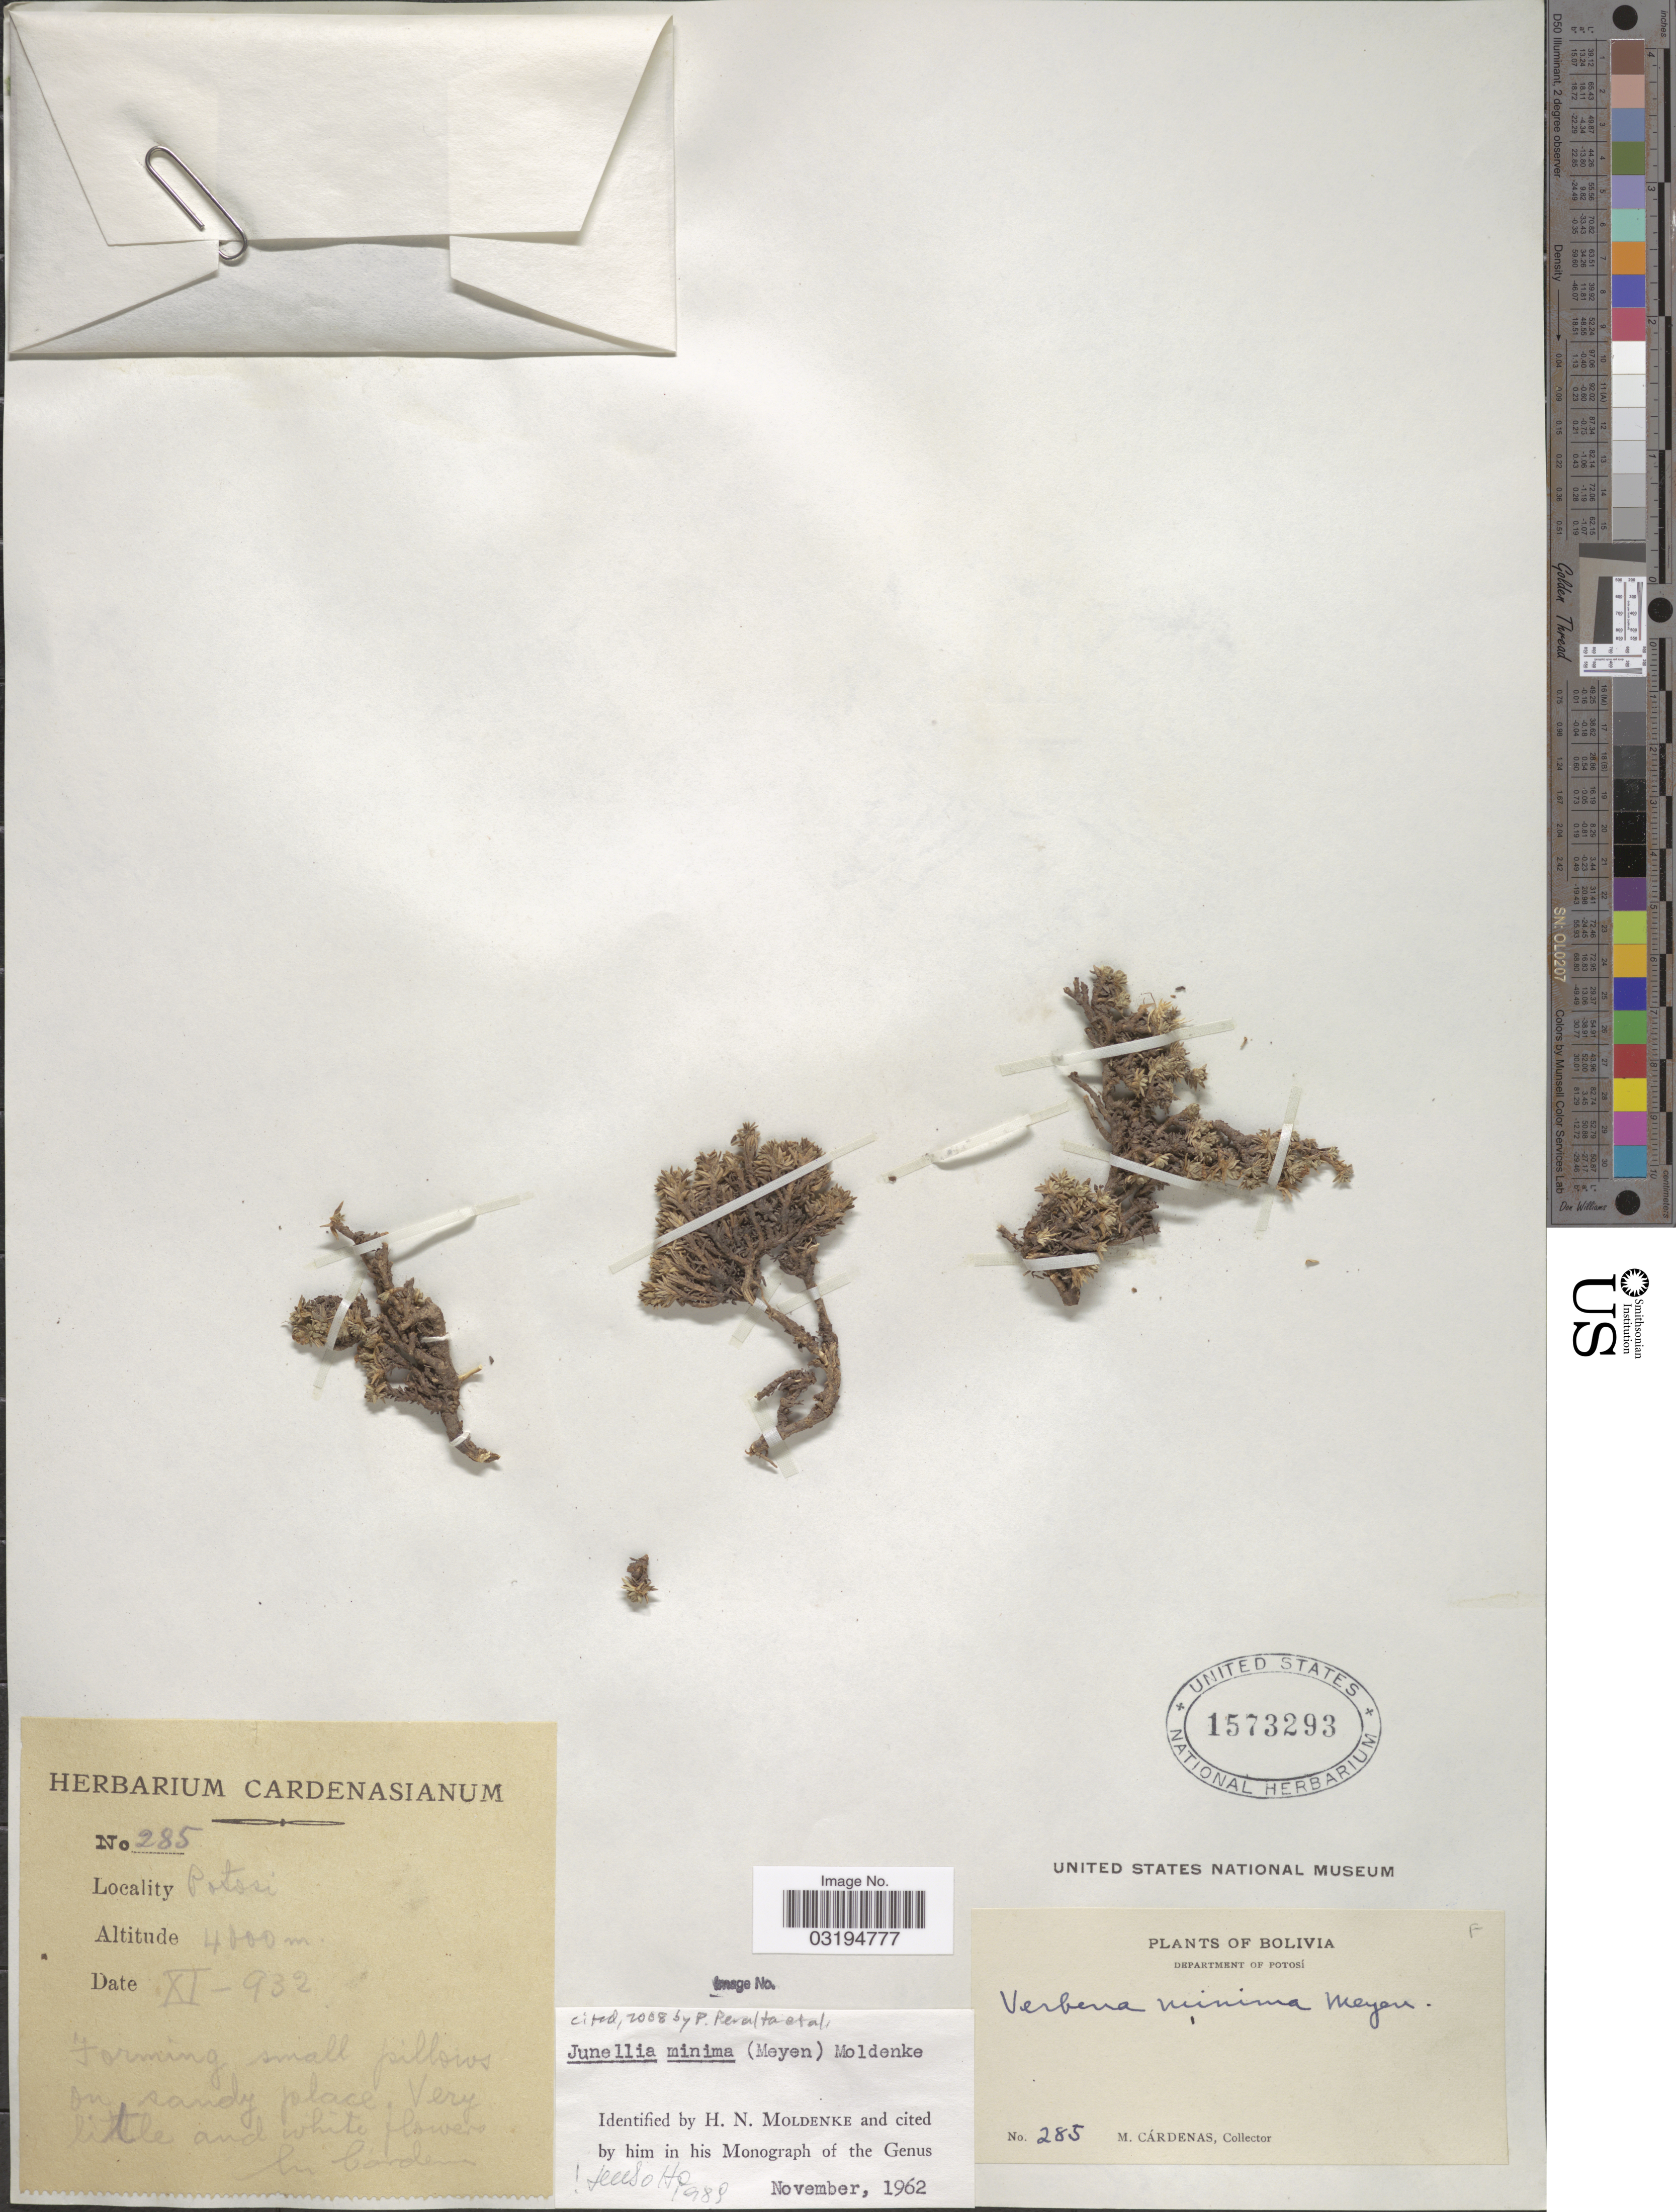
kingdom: Plantae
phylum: Tracheophyta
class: Magnoliopsida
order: Lamiales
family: Verbenaceae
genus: Junellia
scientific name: Junellia minima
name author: (Meyen) Moldenke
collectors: M. Cárdenas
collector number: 285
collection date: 1932-11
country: Bolivia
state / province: Potosi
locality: Department of Potosi. Potosi.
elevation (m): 4000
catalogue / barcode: US 1573293